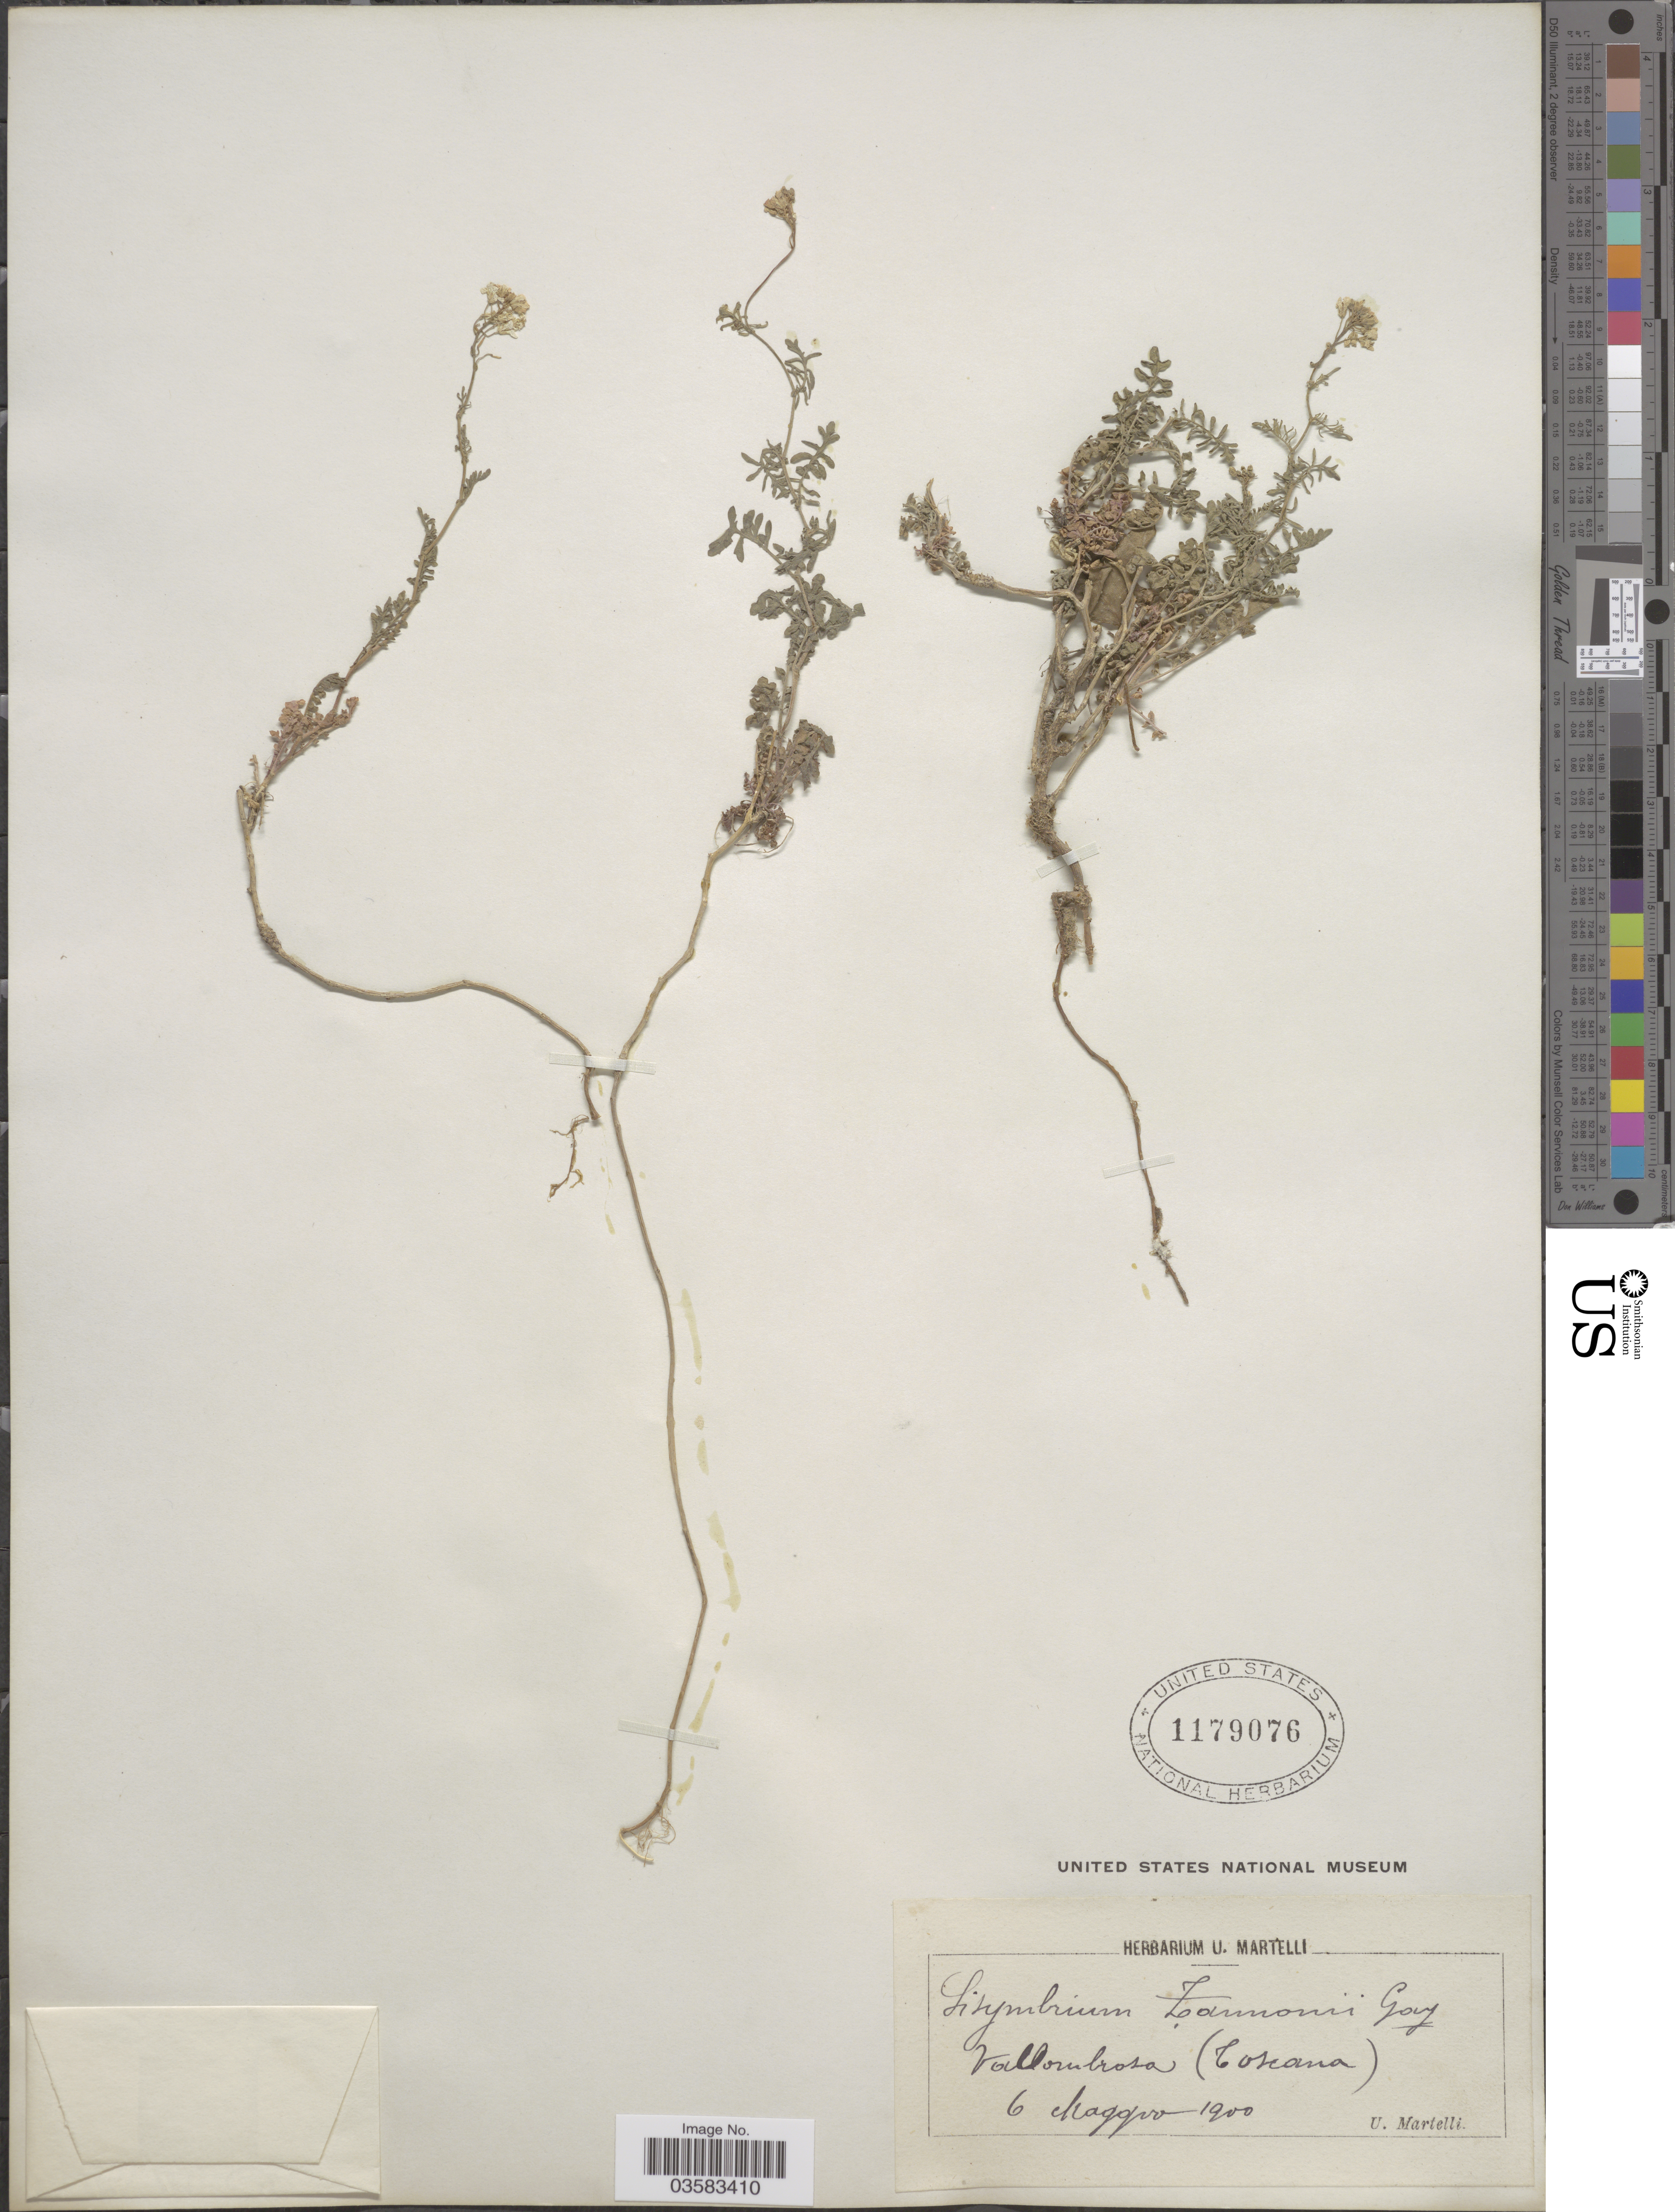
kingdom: Plantae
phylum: Tracheophyta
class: Magnoliopsida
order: Brassicales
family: Brassicaceae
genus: Sisymbrium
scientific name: Sisymbrium zanonii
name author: J. Gay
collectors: U. Martelli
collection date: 1900-05-06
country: Italy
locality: Vallombrosa (Toscana).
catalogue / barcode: US 1179076